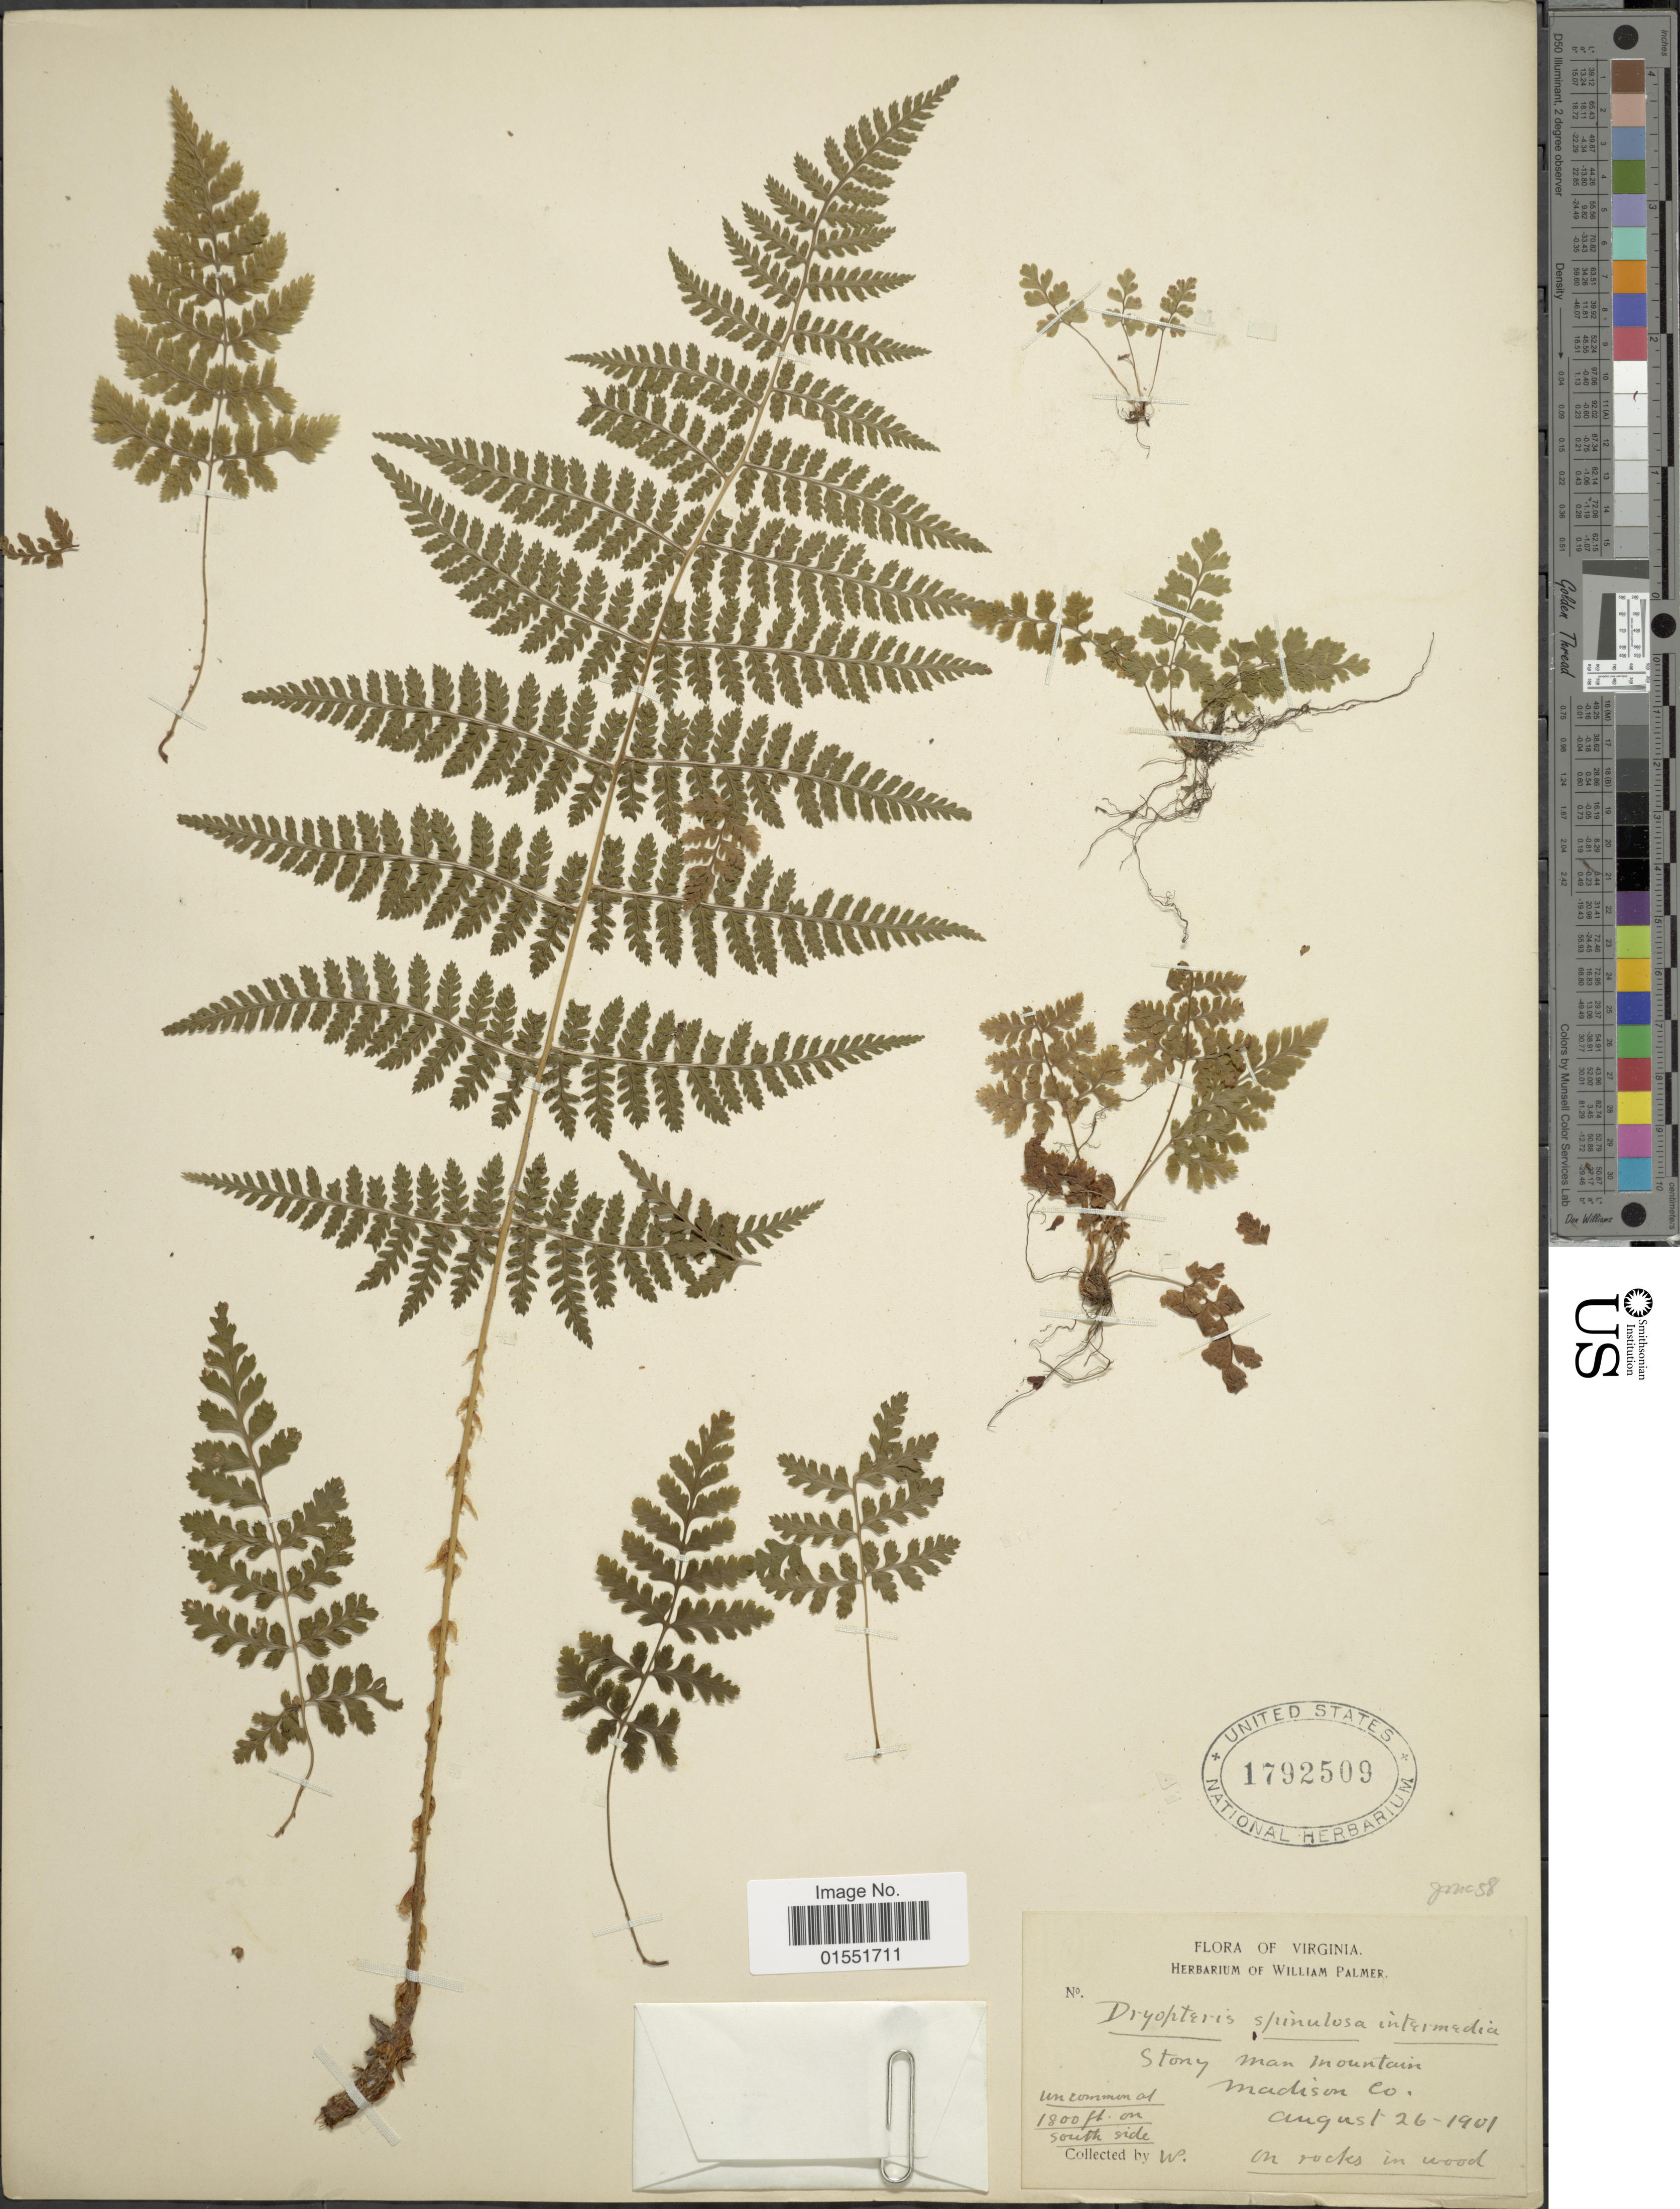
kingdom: Plantae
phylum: Tracheophyta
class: Polypodiopsida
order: Polypodiales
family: Dryopteridaceae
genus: Dryopteris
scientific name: Dryopteris intermedia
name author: (Muhl.) A. Gray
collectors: W. Palmer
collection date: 1901-08-26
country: United States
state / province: Virginia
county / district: Madison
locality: Stony Man Mountain, Madison Co. On south side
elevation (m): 549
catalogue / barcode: US 1792509